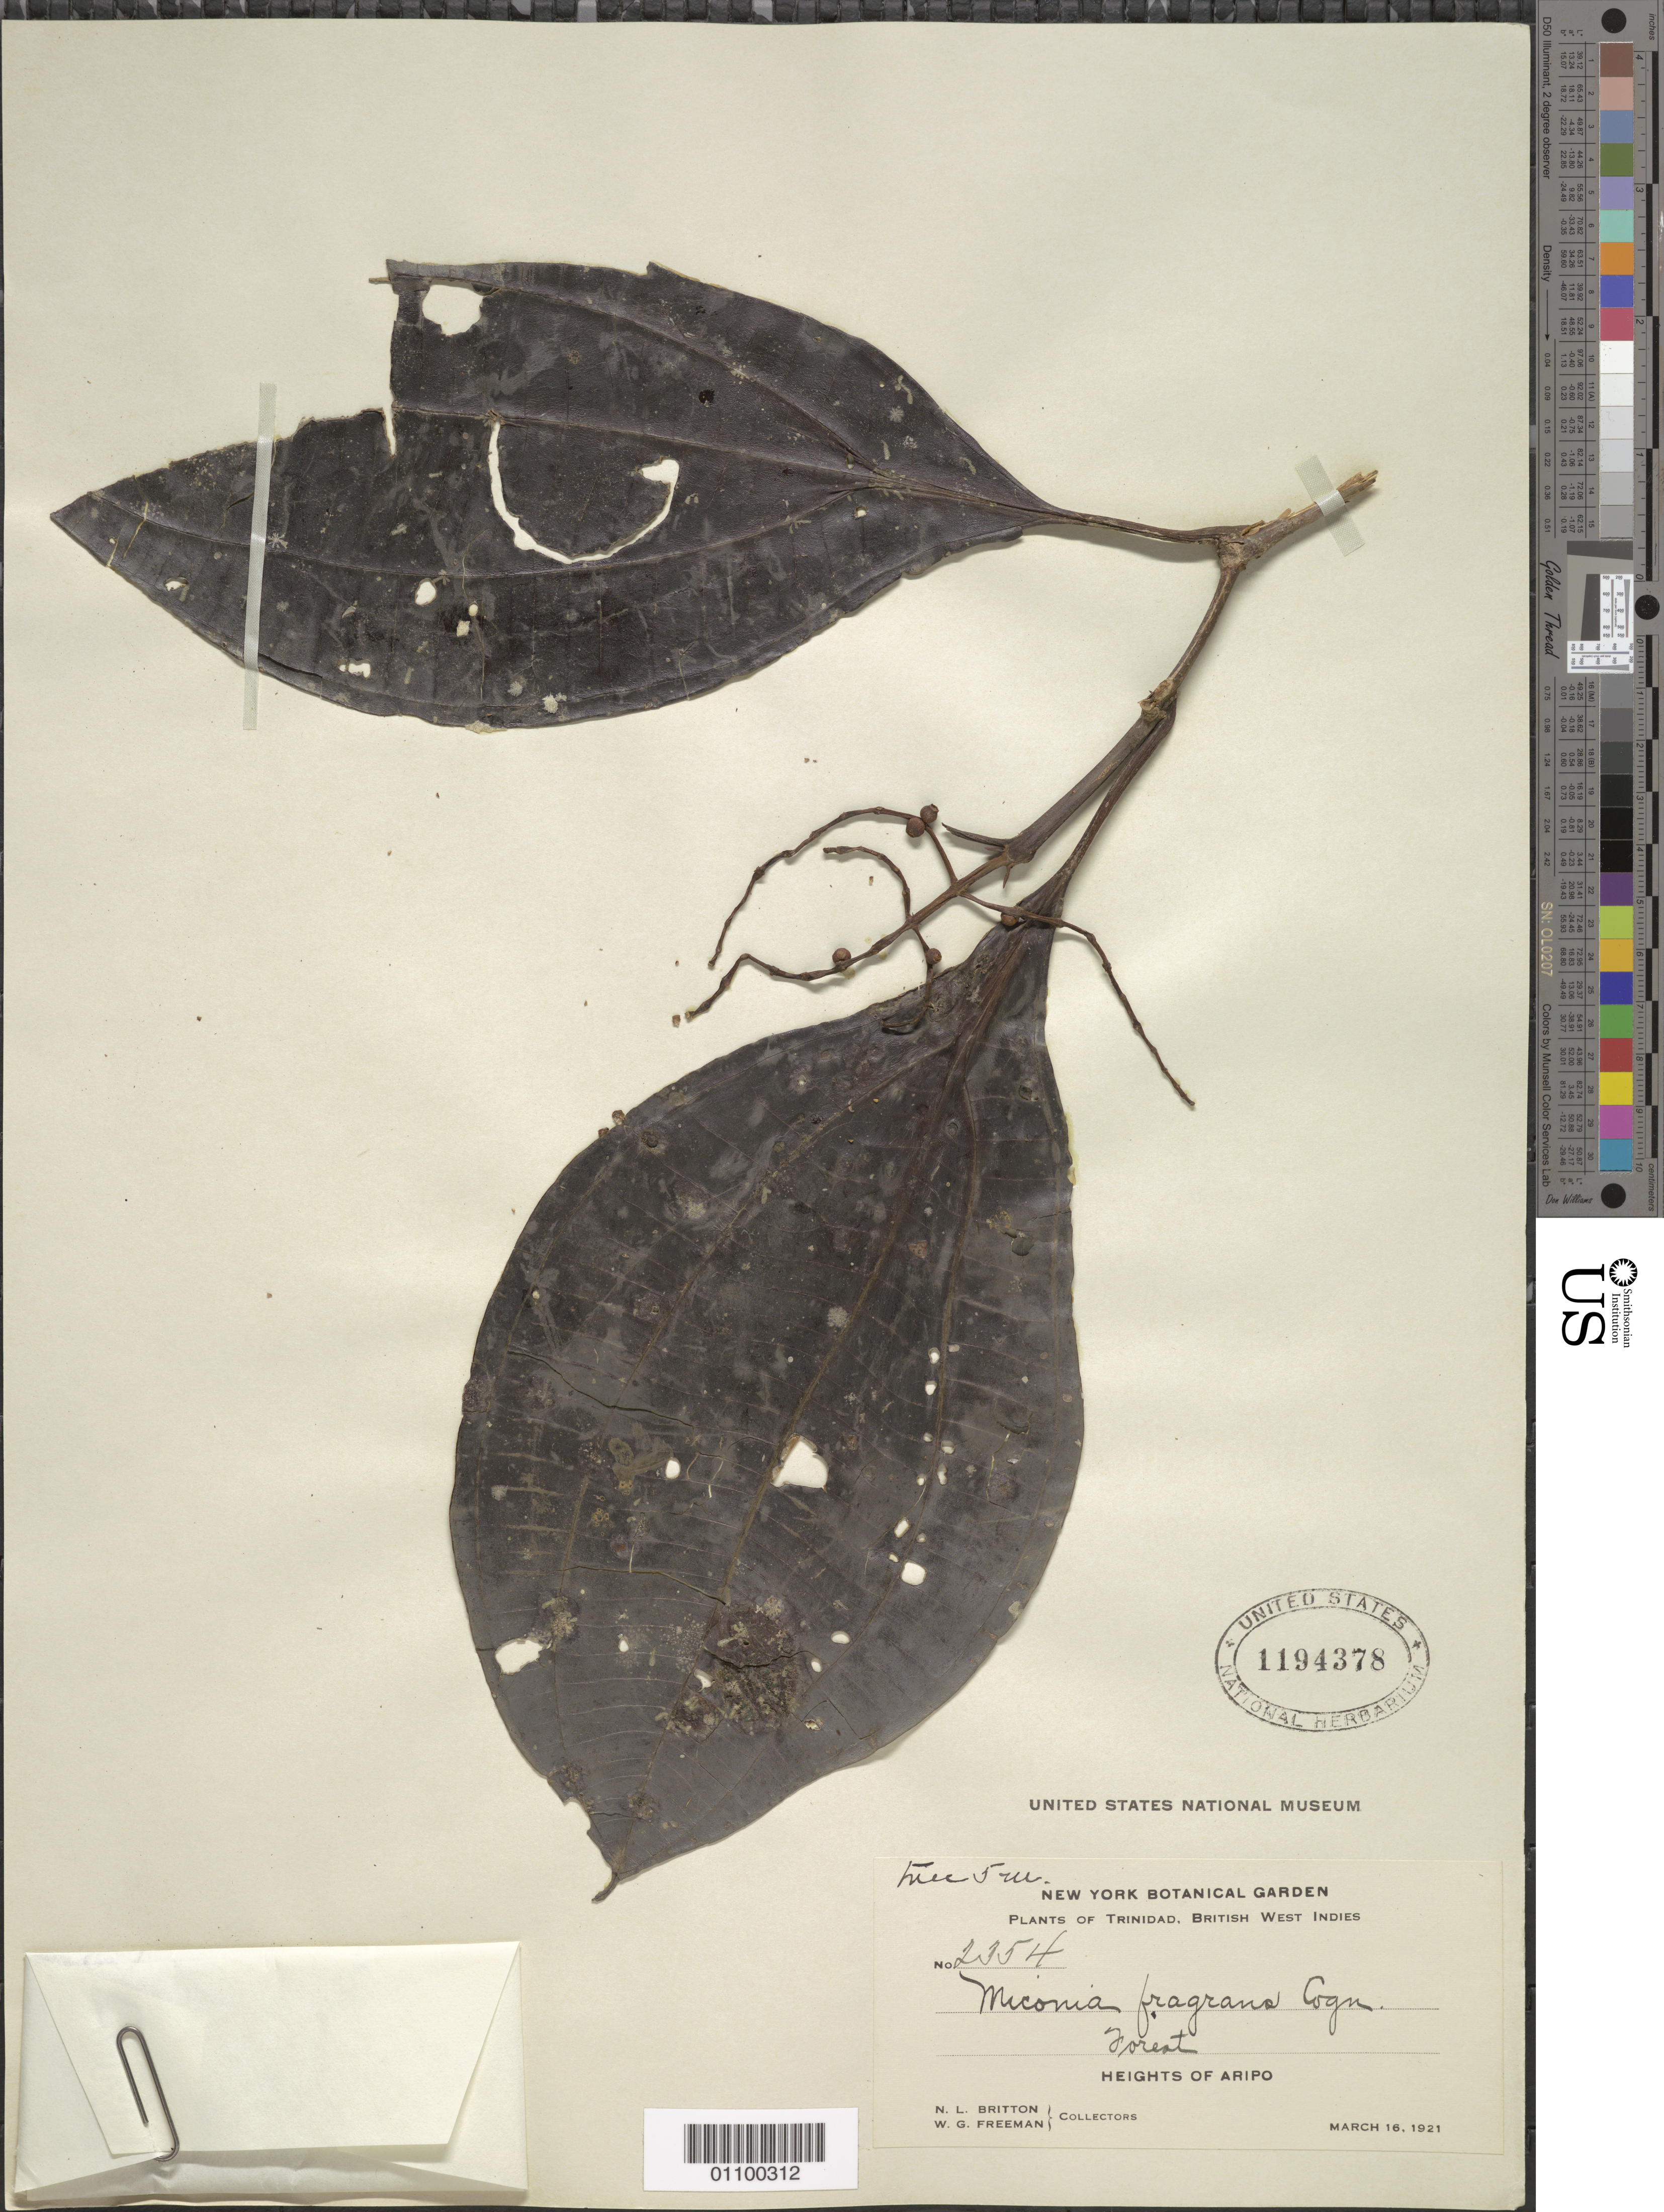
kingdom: Plantae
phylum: Tracheophyta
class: Magnoliopsida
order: Myrtales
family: Melastomataceae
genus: Miconia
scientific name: Miconia fragrans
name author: Cogn.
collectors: N. Britton & W. Freeman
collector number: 2354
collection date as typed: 16 Mar 1921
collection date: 1921-03-16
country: Trinidad and Tobago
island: Trinidad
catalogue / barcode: US 1194378